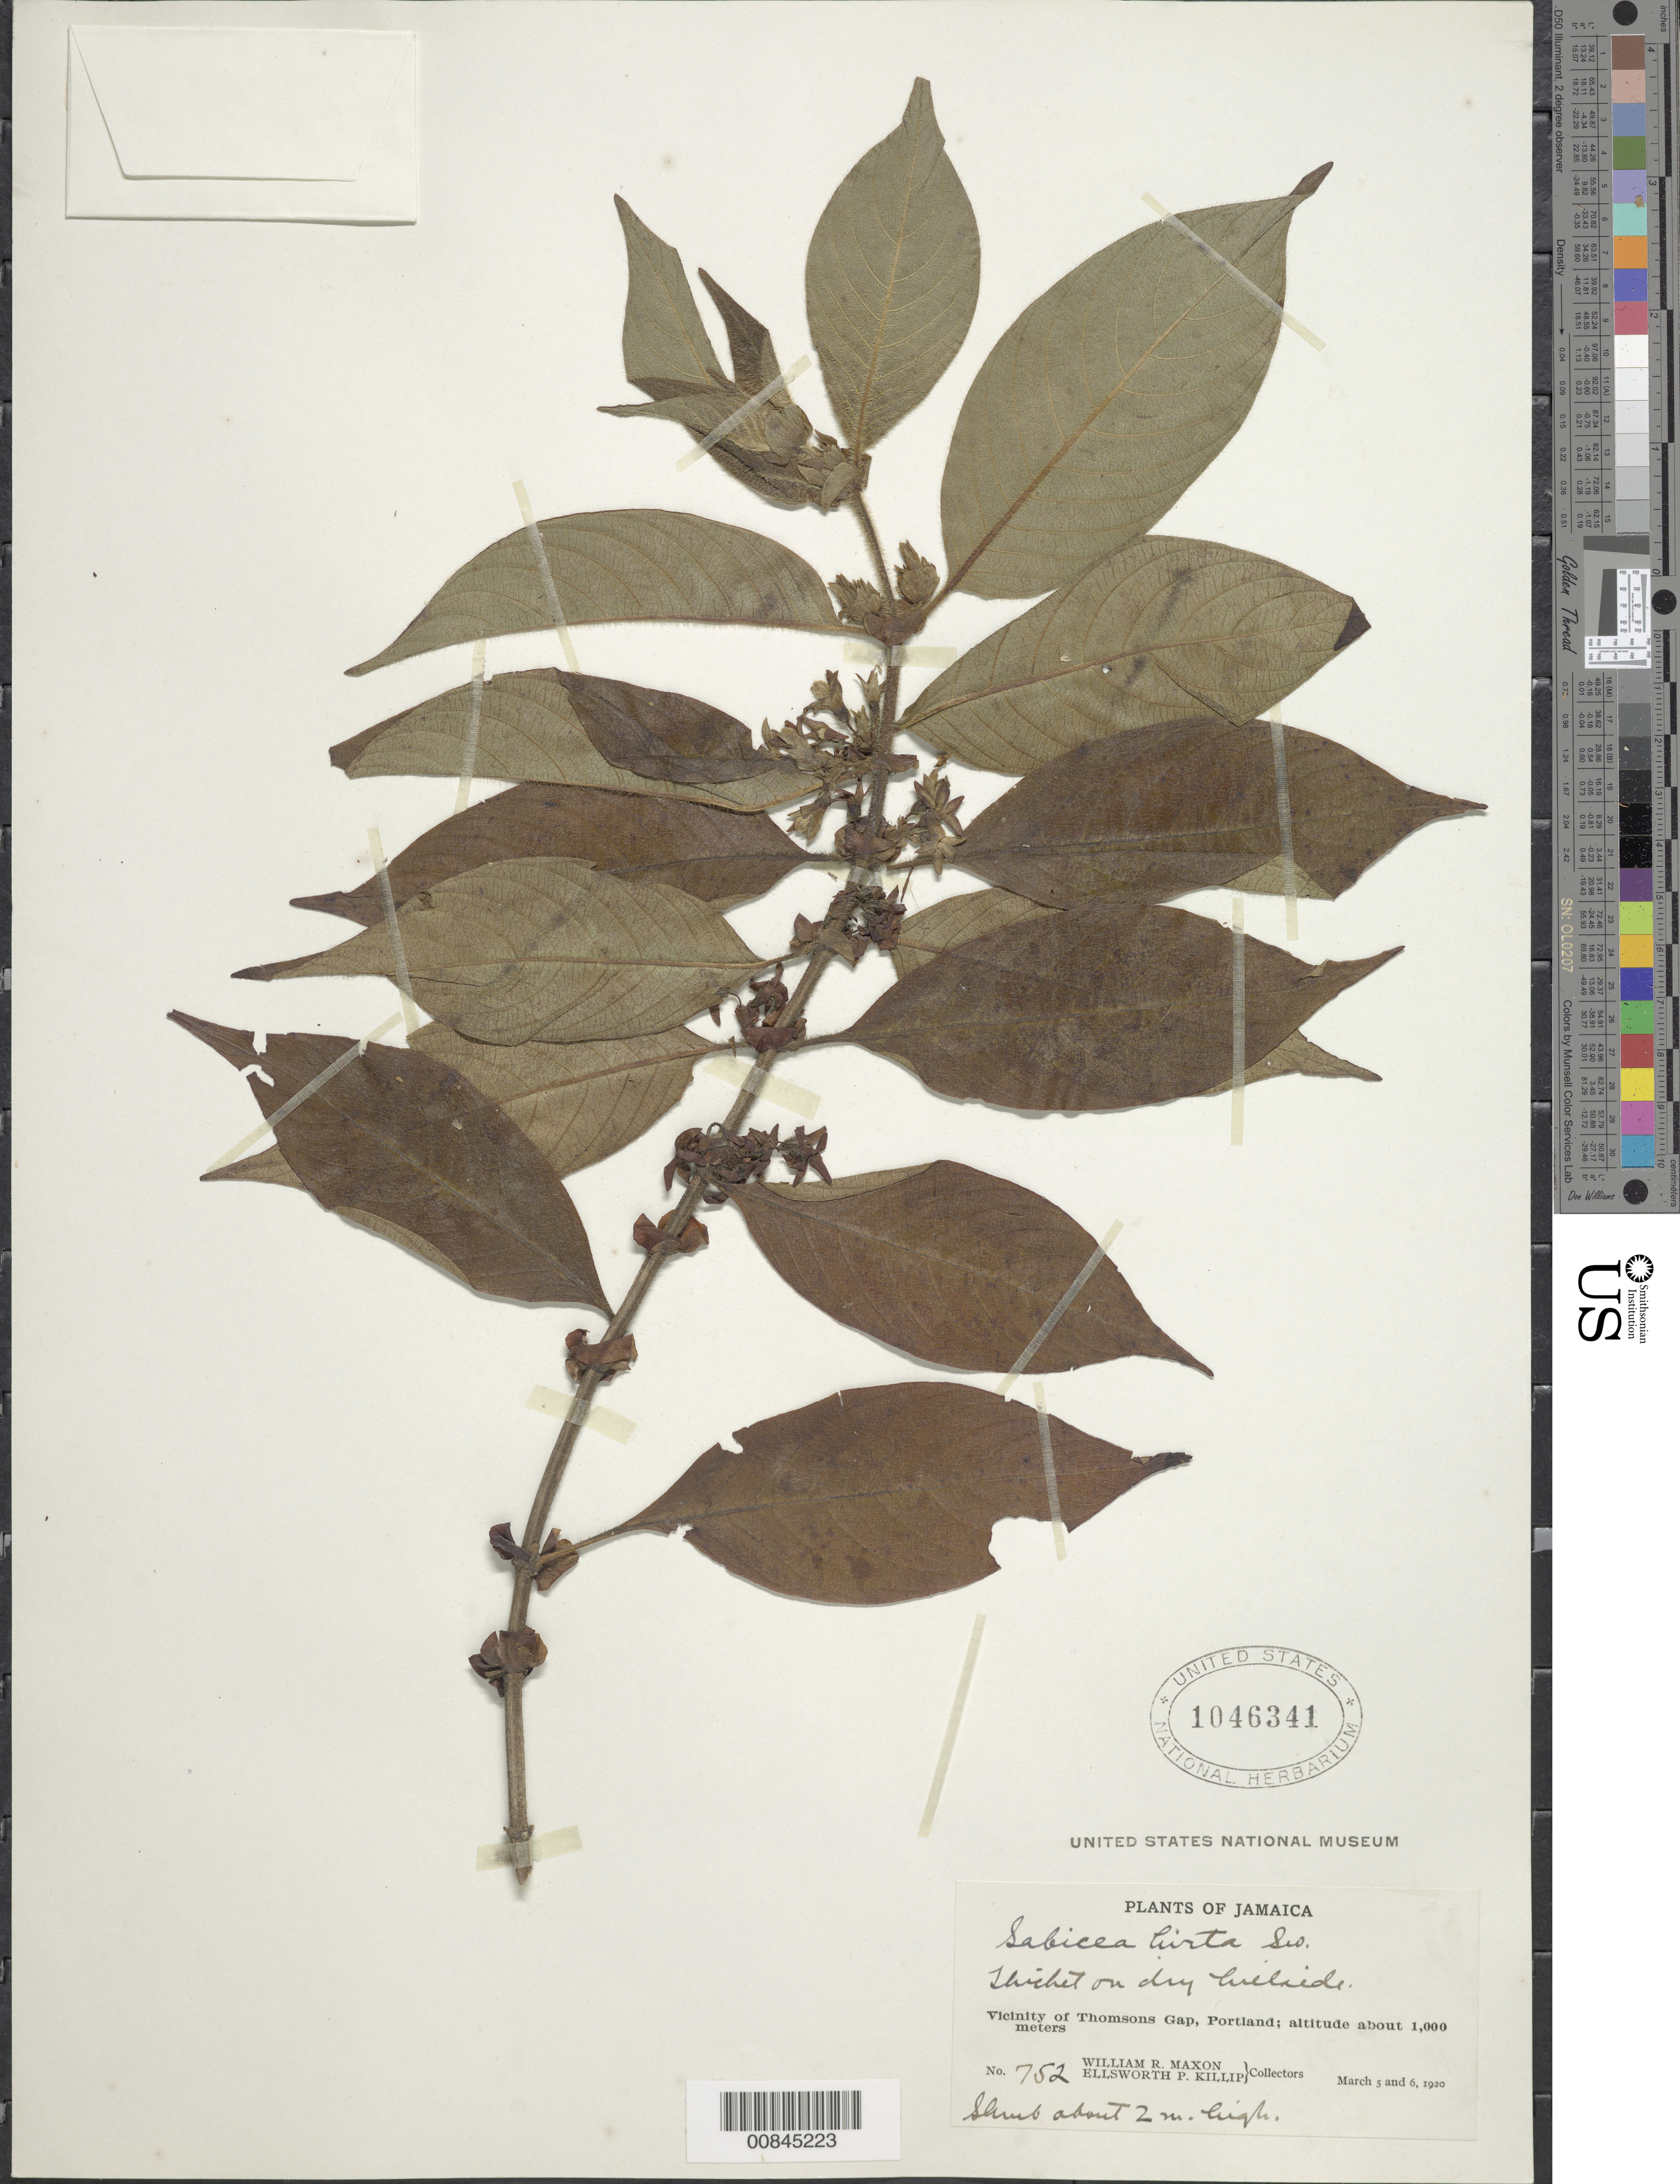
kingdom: Plantae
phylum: Tracheophyta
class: Magnoliopsida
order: Gentianales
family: Rubiaceae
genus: Sabicea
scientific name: Sabicea hirta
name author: Sw.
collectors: W. R. Maxon & E. P. Killip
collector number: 752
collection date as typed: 05 Mar 1920 to 06 Mar 1920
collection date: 1920-03-05/1920-03-06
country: Jamaica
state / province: Portland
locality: Vicinity of Thomsons Gap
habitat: Thicket on dry hillside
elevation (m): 1000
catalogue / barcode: US 1046341